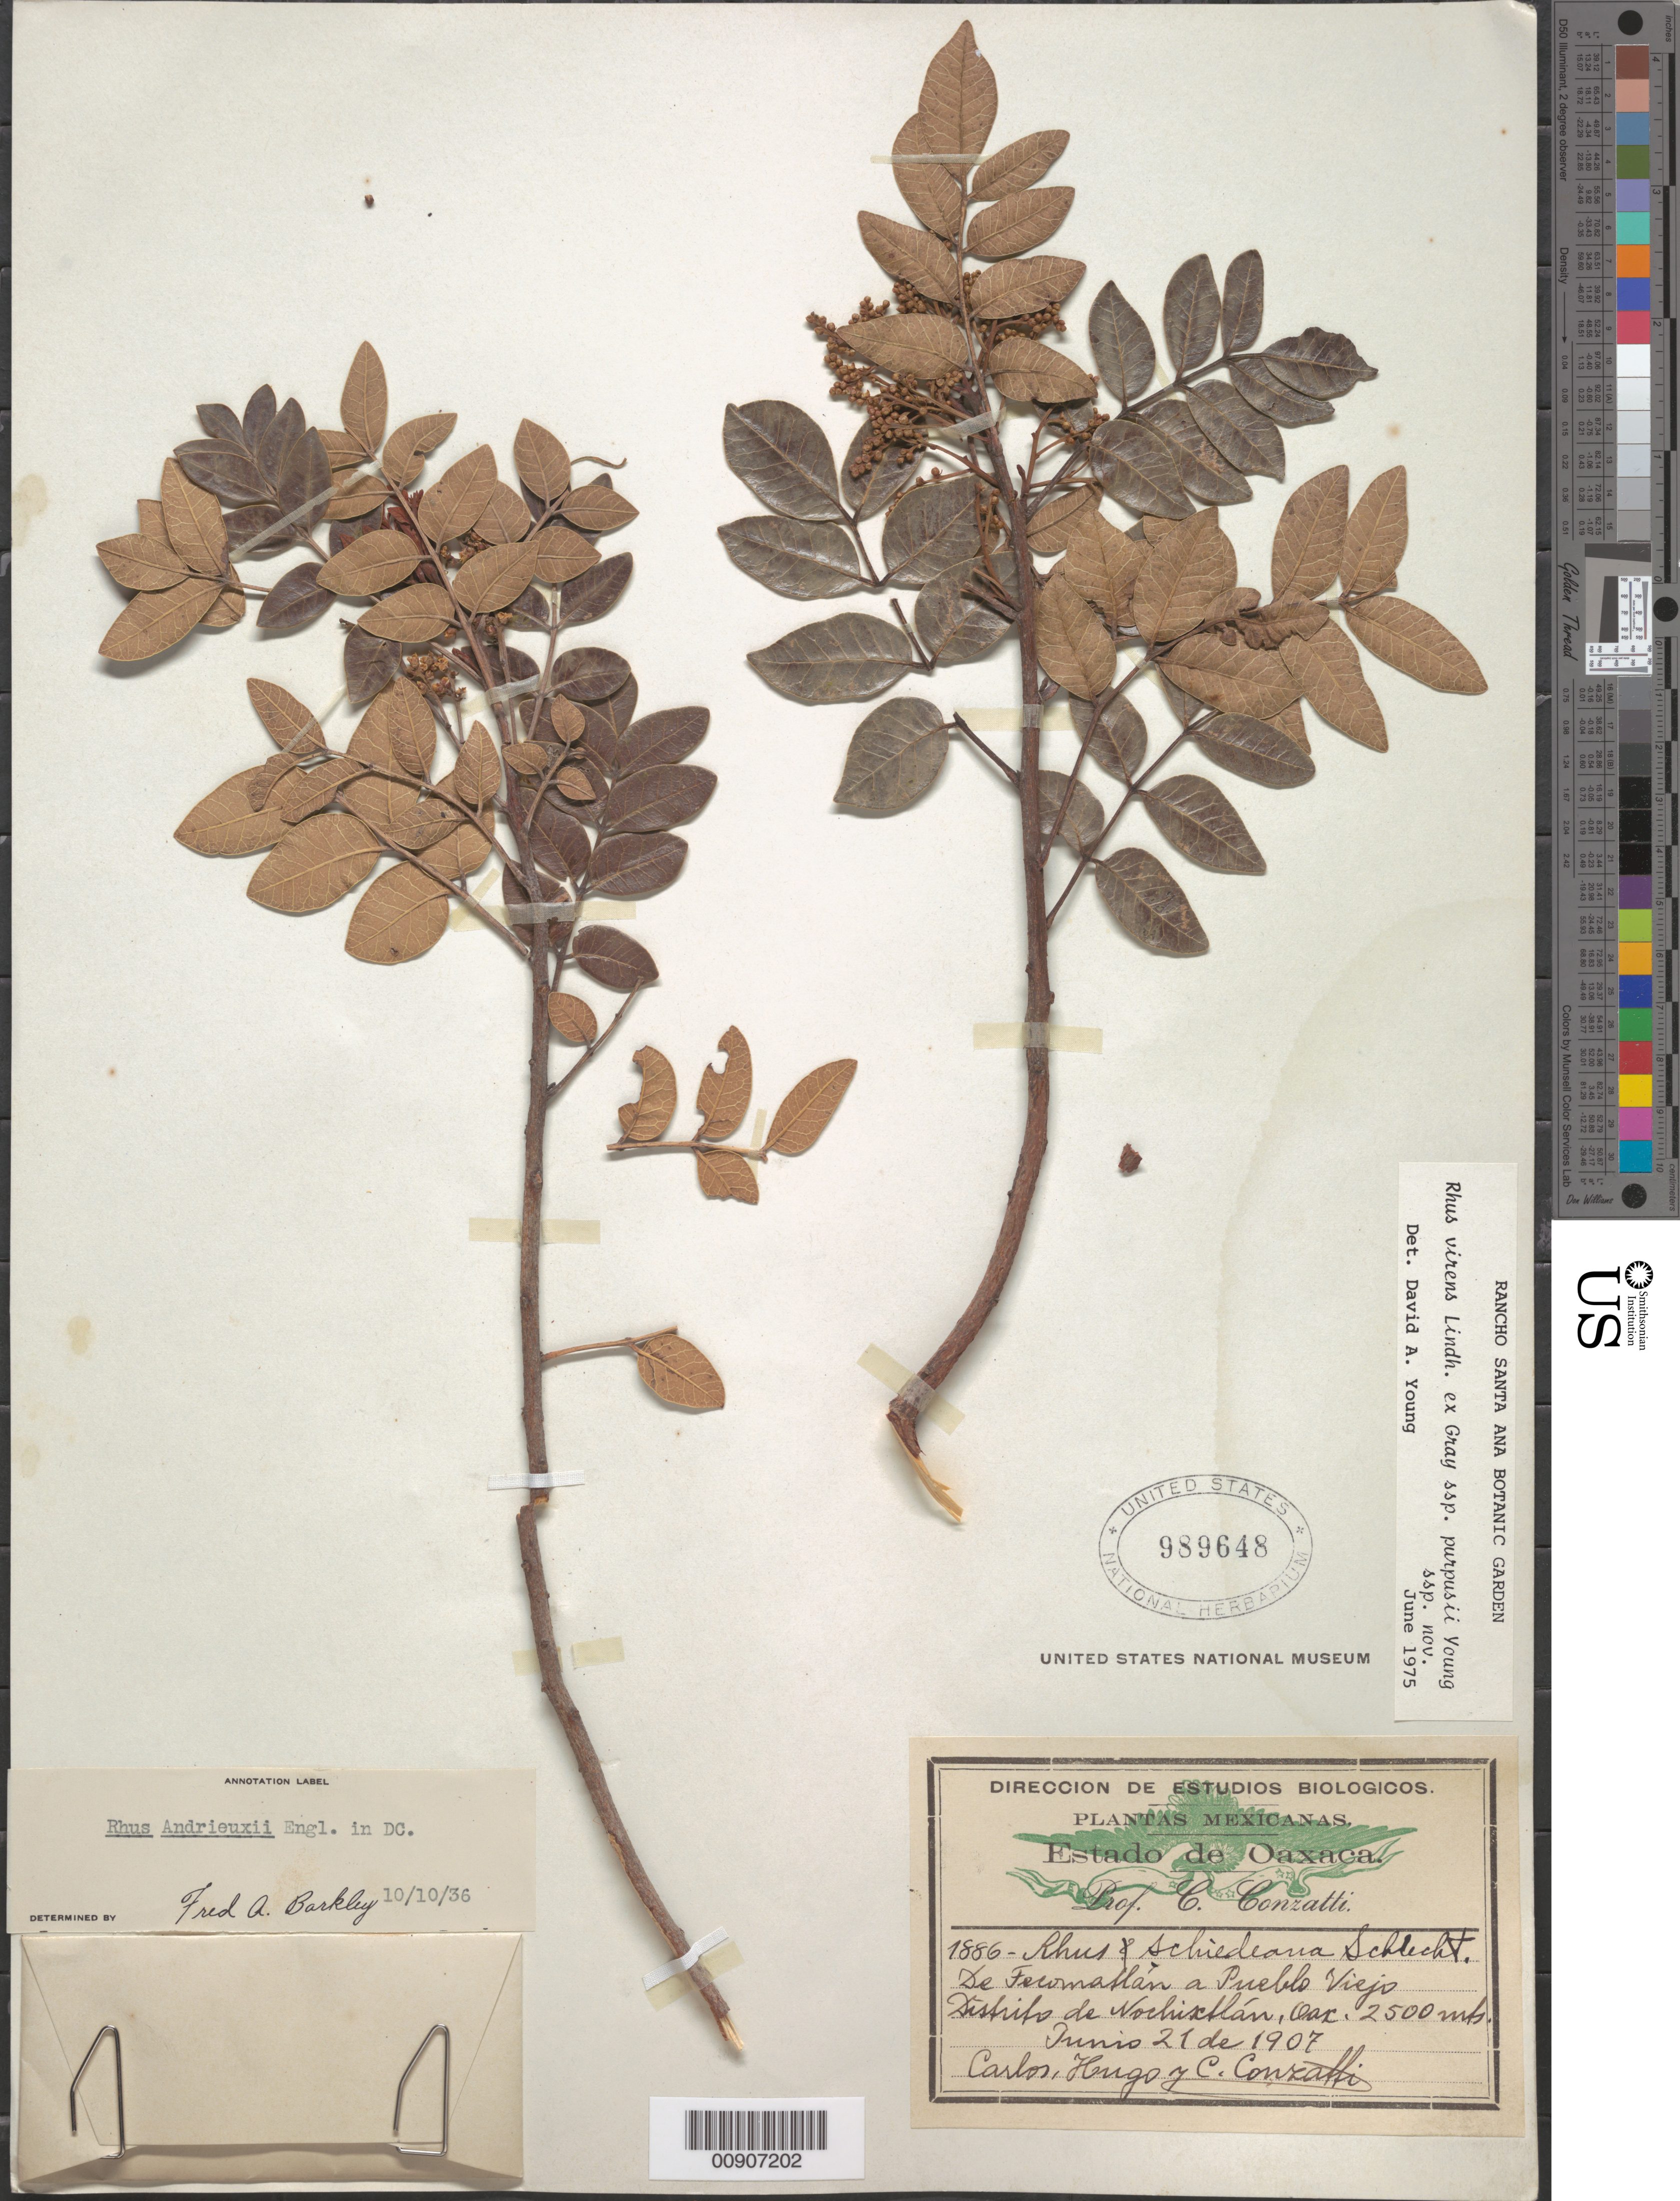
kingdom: Plantae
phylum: Tracheophyta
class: Magnoliopsida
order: Sapindales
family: Anacardiaceae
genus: Rhus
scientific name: Rhus virens subsp. purpusii Young ined.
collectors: C. Conzatti, C. Conzatti & H. Conzatti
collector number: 1886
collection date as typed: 21 Jun 1907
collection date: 1907-06-21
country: Mexico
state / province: Oaxaca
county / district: Nochixtlán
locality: De Tecomatlán a Pueblo Viejo, Distrito de Nochixtlán, Oaxaca.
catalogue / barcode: US 989648